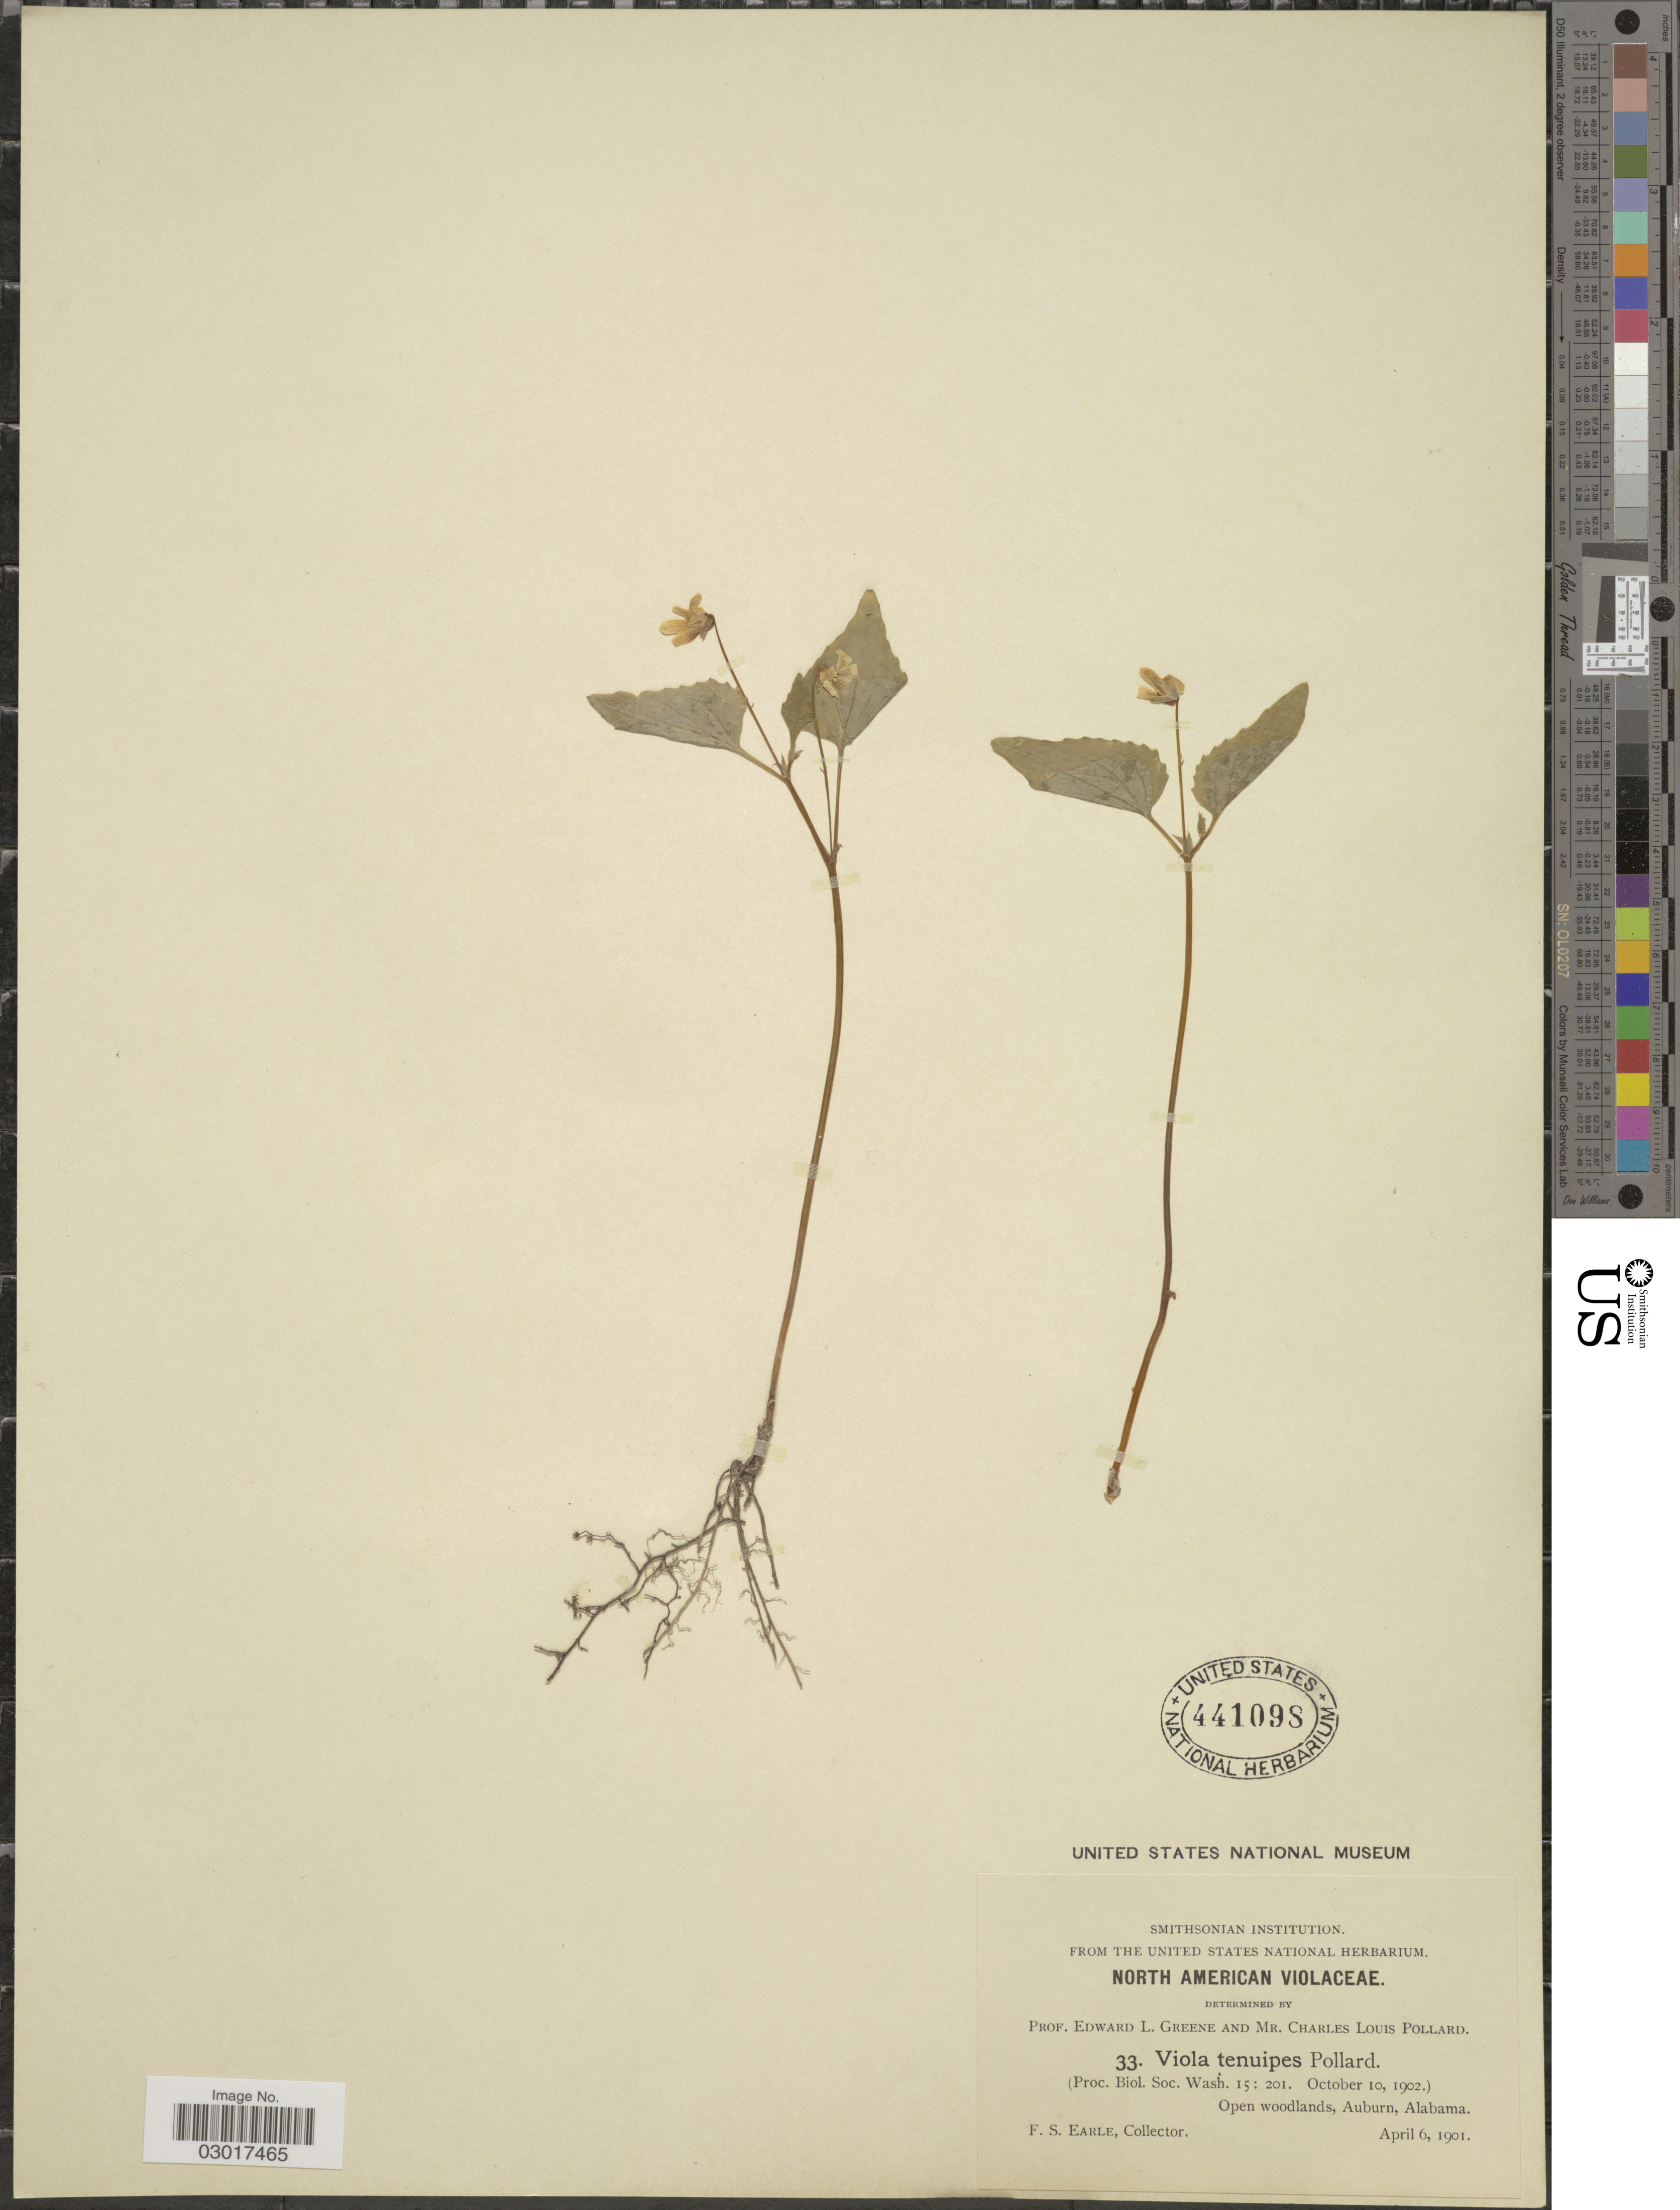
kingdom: Plantae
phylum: Tracheophyta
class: Magnoliopsida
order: Malpighiales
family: Violaceae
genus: Viola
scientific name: Viola tripartita var. glaberrima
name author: (Ging.) R.M. Harper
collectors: F. S. Earle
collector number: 33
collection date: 1901-04-06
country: United States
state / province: Alabama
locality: Auburn.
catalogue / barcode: US 441098